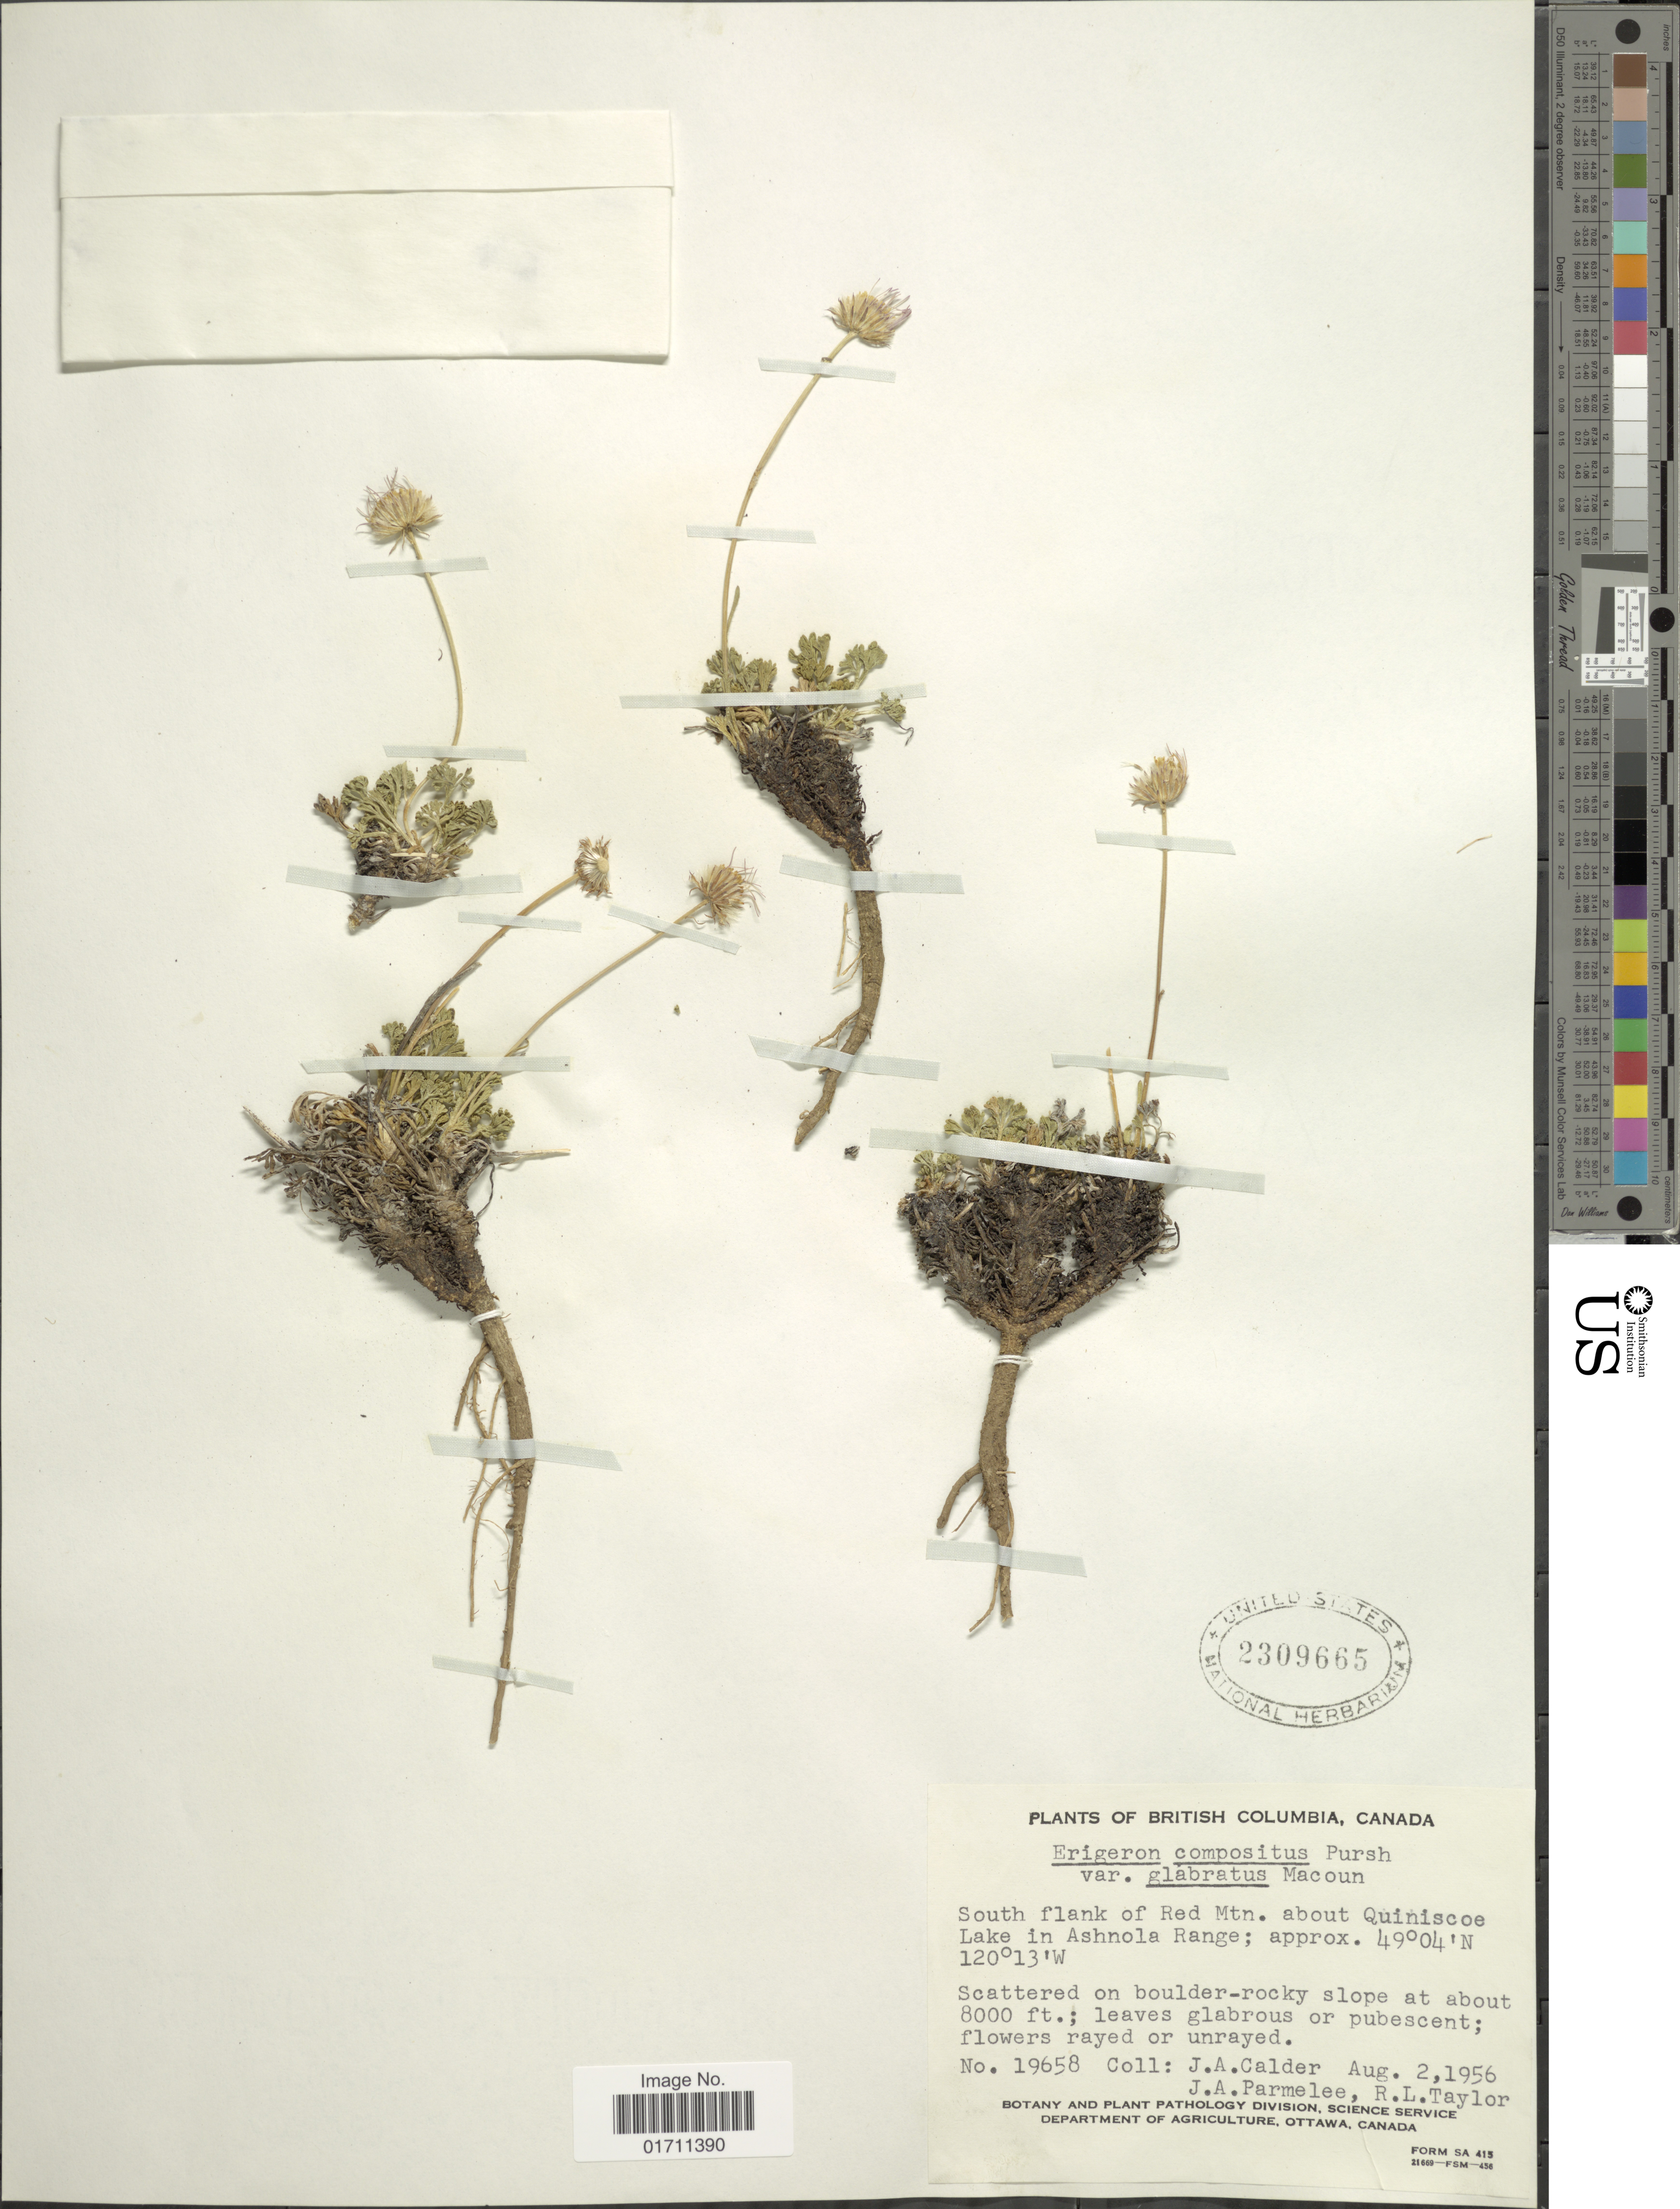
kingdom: Plantae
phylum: Tracheophyta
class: Magnoliopsida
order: Asterales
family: Asteraceae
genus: Erigeron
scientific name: Erigeron compositus var. glabratus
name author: Macoun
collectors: J. A. Calder, J. A. Parmelee & R. Taylor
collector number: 19658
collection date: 1956-08-02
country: Canada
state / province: British Columbia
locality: South flank of Red Mtn. about Quiniscoe Lake in Ashnola Range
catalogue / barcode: US 2309665